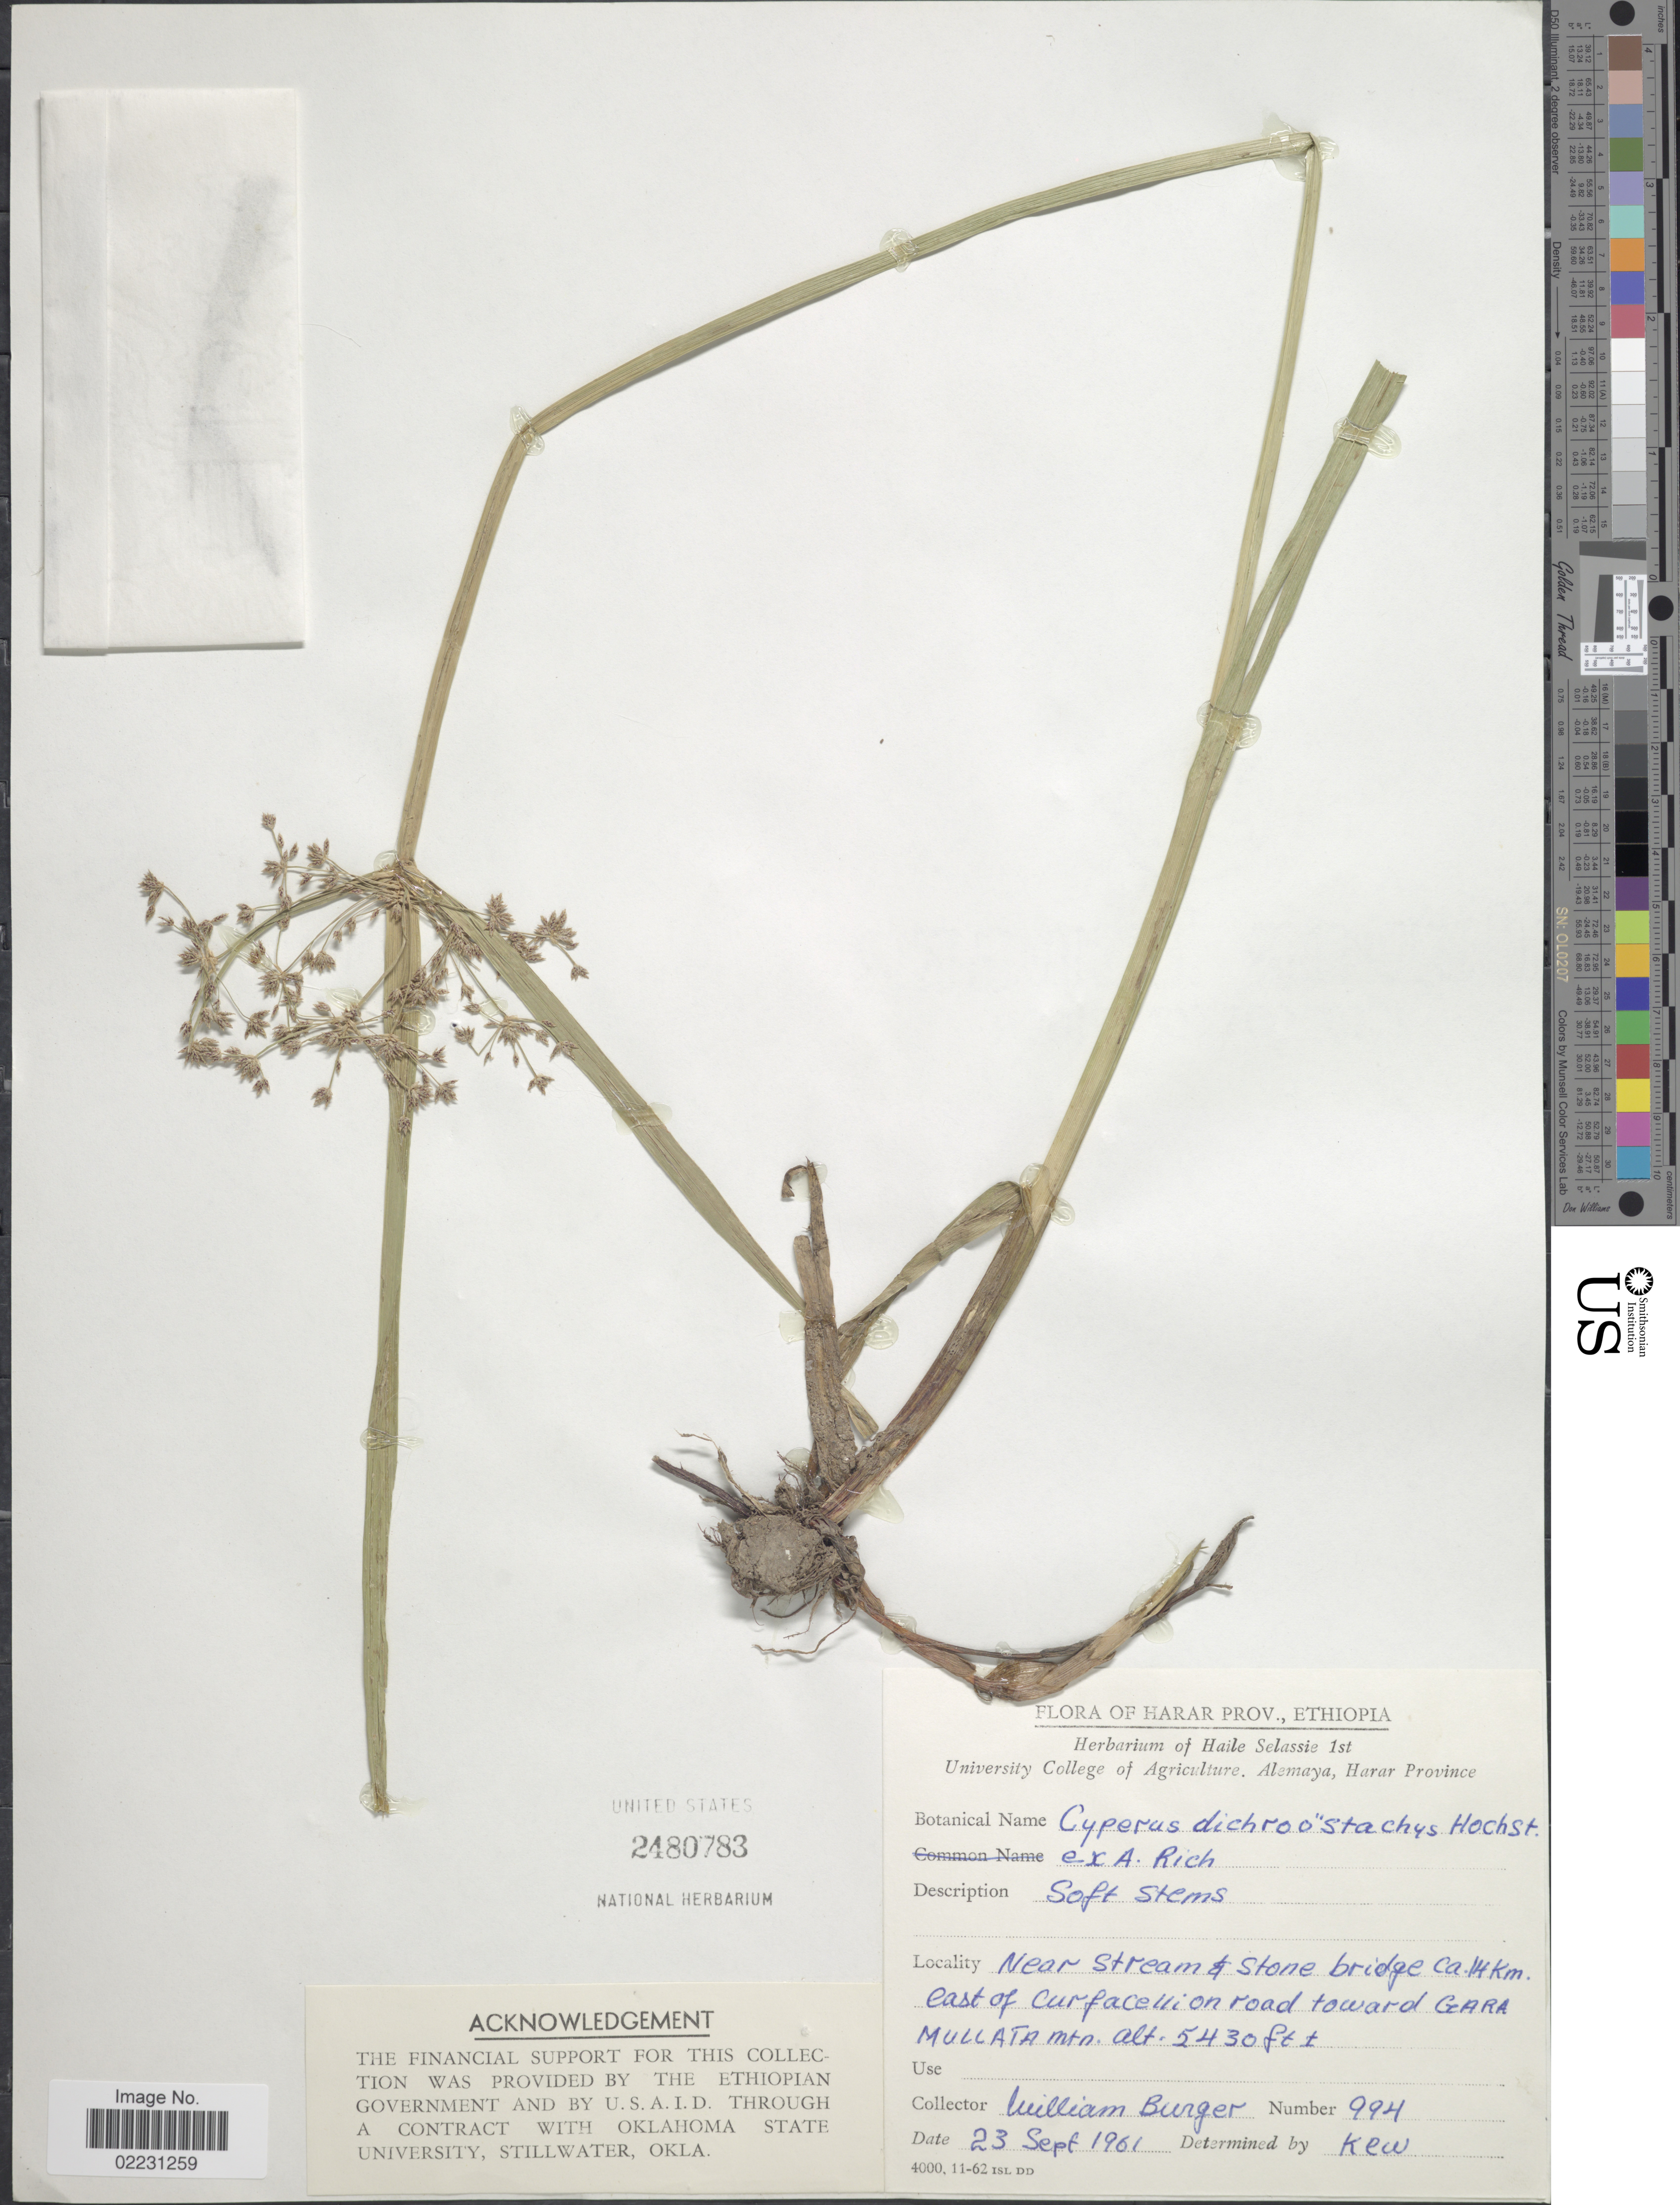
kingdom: Plantae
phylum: Tracheophyta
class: Liliopsida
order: Poales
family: Cyperaceae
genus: Cyperus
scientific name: Cyperus dichrostachyus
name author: Hochst. ex A. Rich.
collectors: W. Burger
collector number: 994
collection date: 1961-09-23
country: Ethiopia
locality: Harar Province. Near Stream & Stone bridge ca. 14 Km east of Curfacellion road toward Gara Mullata mtn.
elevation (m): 1655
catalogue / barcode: US 2480783